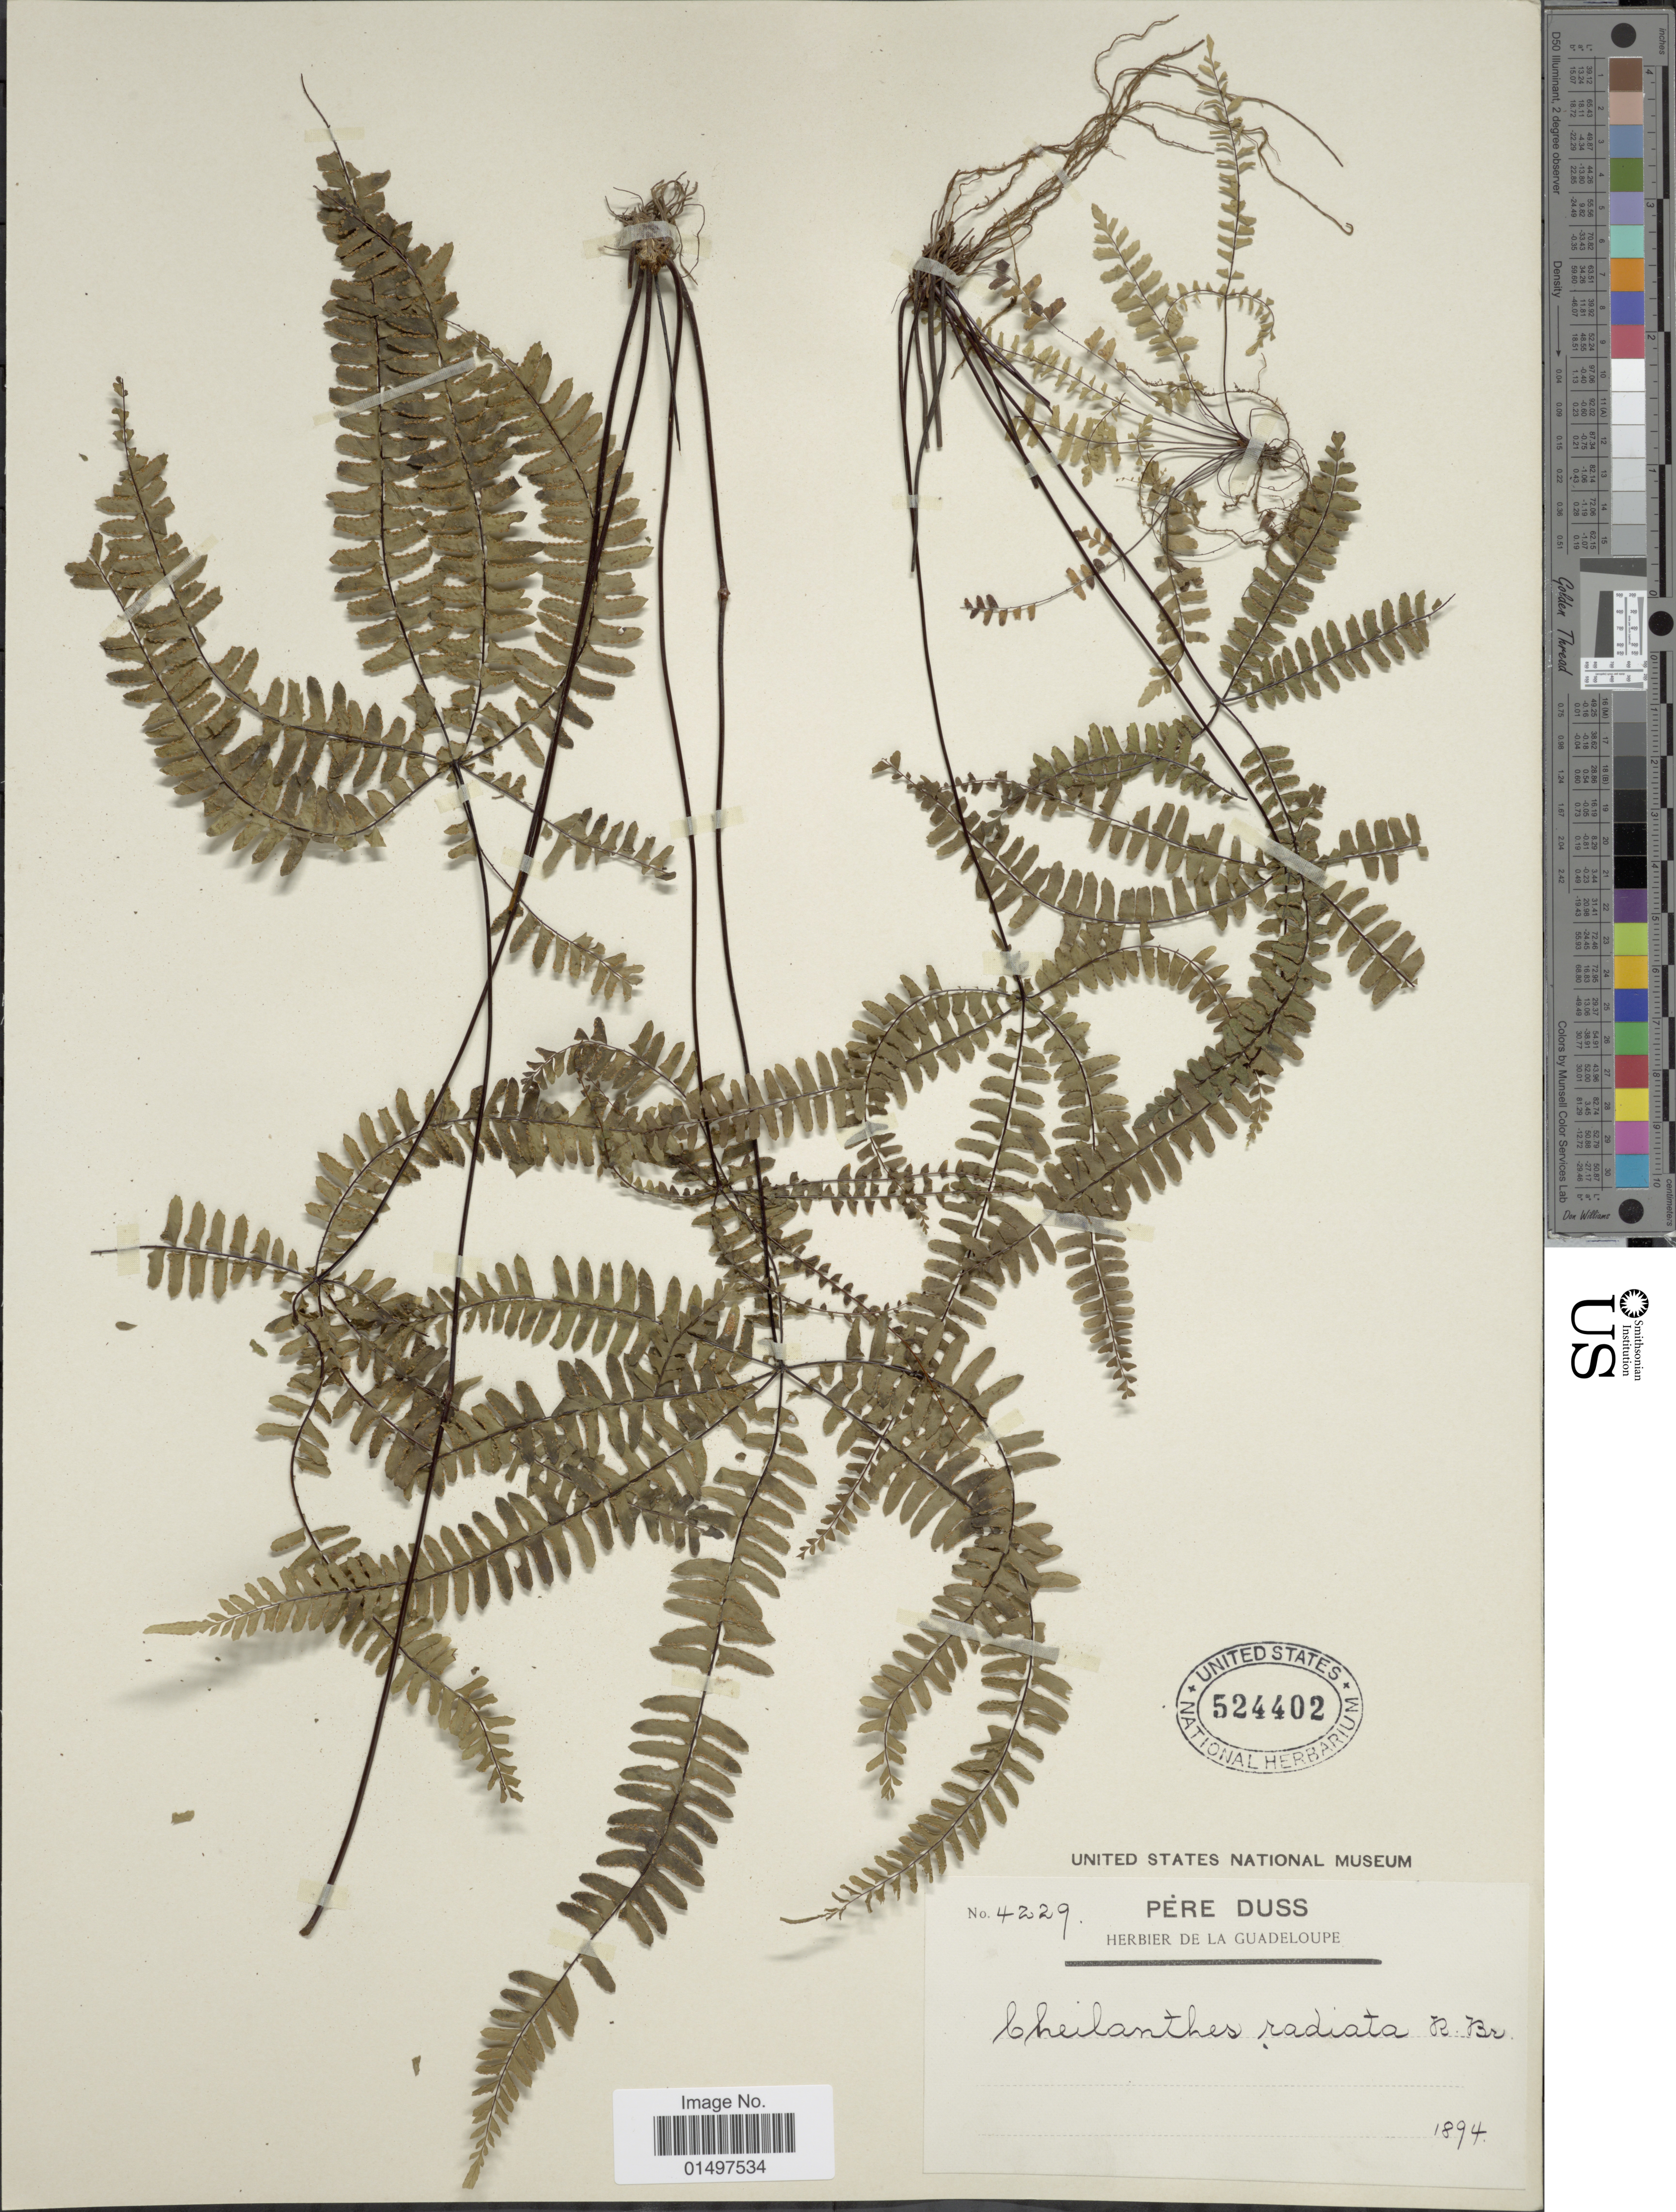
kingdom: Plantae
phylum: Tracheophyta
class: Polypodiopsida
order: Polypodiales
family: Pteridaceae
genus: Adiantopsis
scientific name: Adiantopsis radiata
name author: (L.) Fée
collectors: Père Duss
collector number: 4229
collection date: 1894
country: Guadeloupe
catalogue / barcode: US 524402